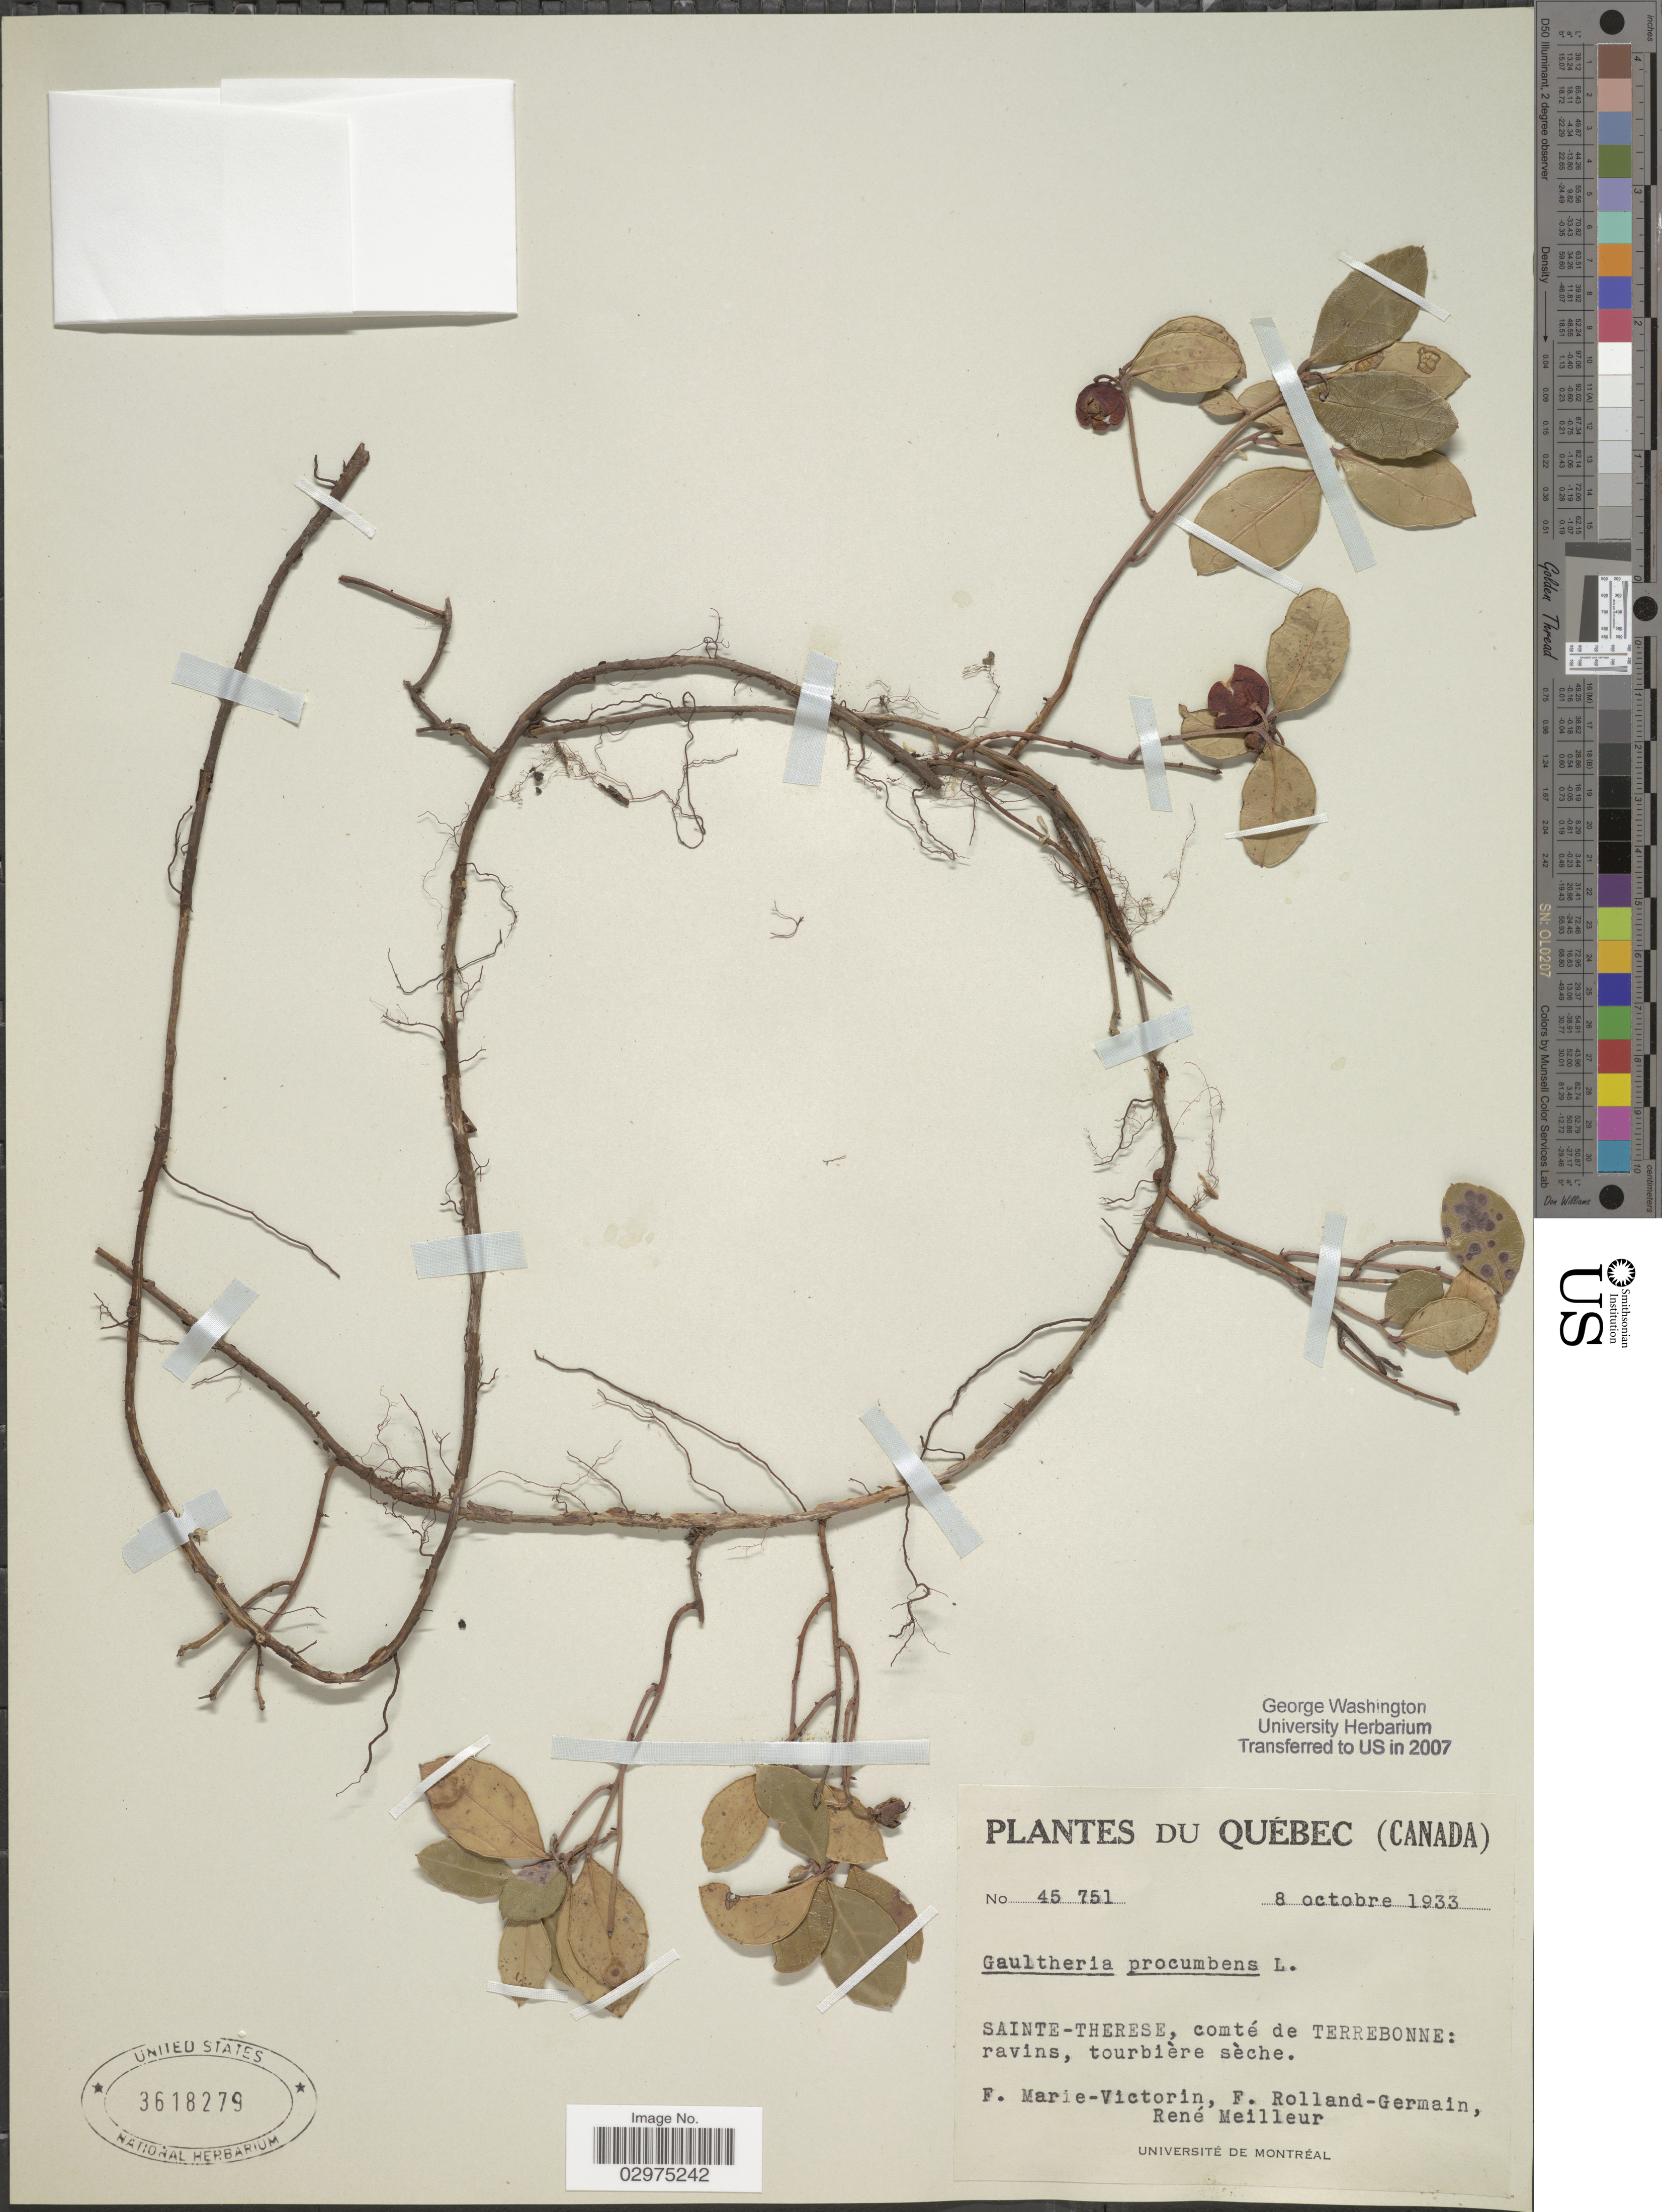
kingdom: Plantae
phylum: Tracheophyta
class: Magnoliopsida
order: Ericales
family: Ericaceae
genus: Gaultheria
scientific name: Gaultheria procumbens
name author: L.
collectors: F. Marie-Victorin, Rolland-Germain & R. Meilleur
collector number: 45751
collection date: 1933-10-08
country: Canada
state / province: Quebec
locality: Sainte-Therese, comté de Terrebonne.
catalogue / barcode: US 3618279